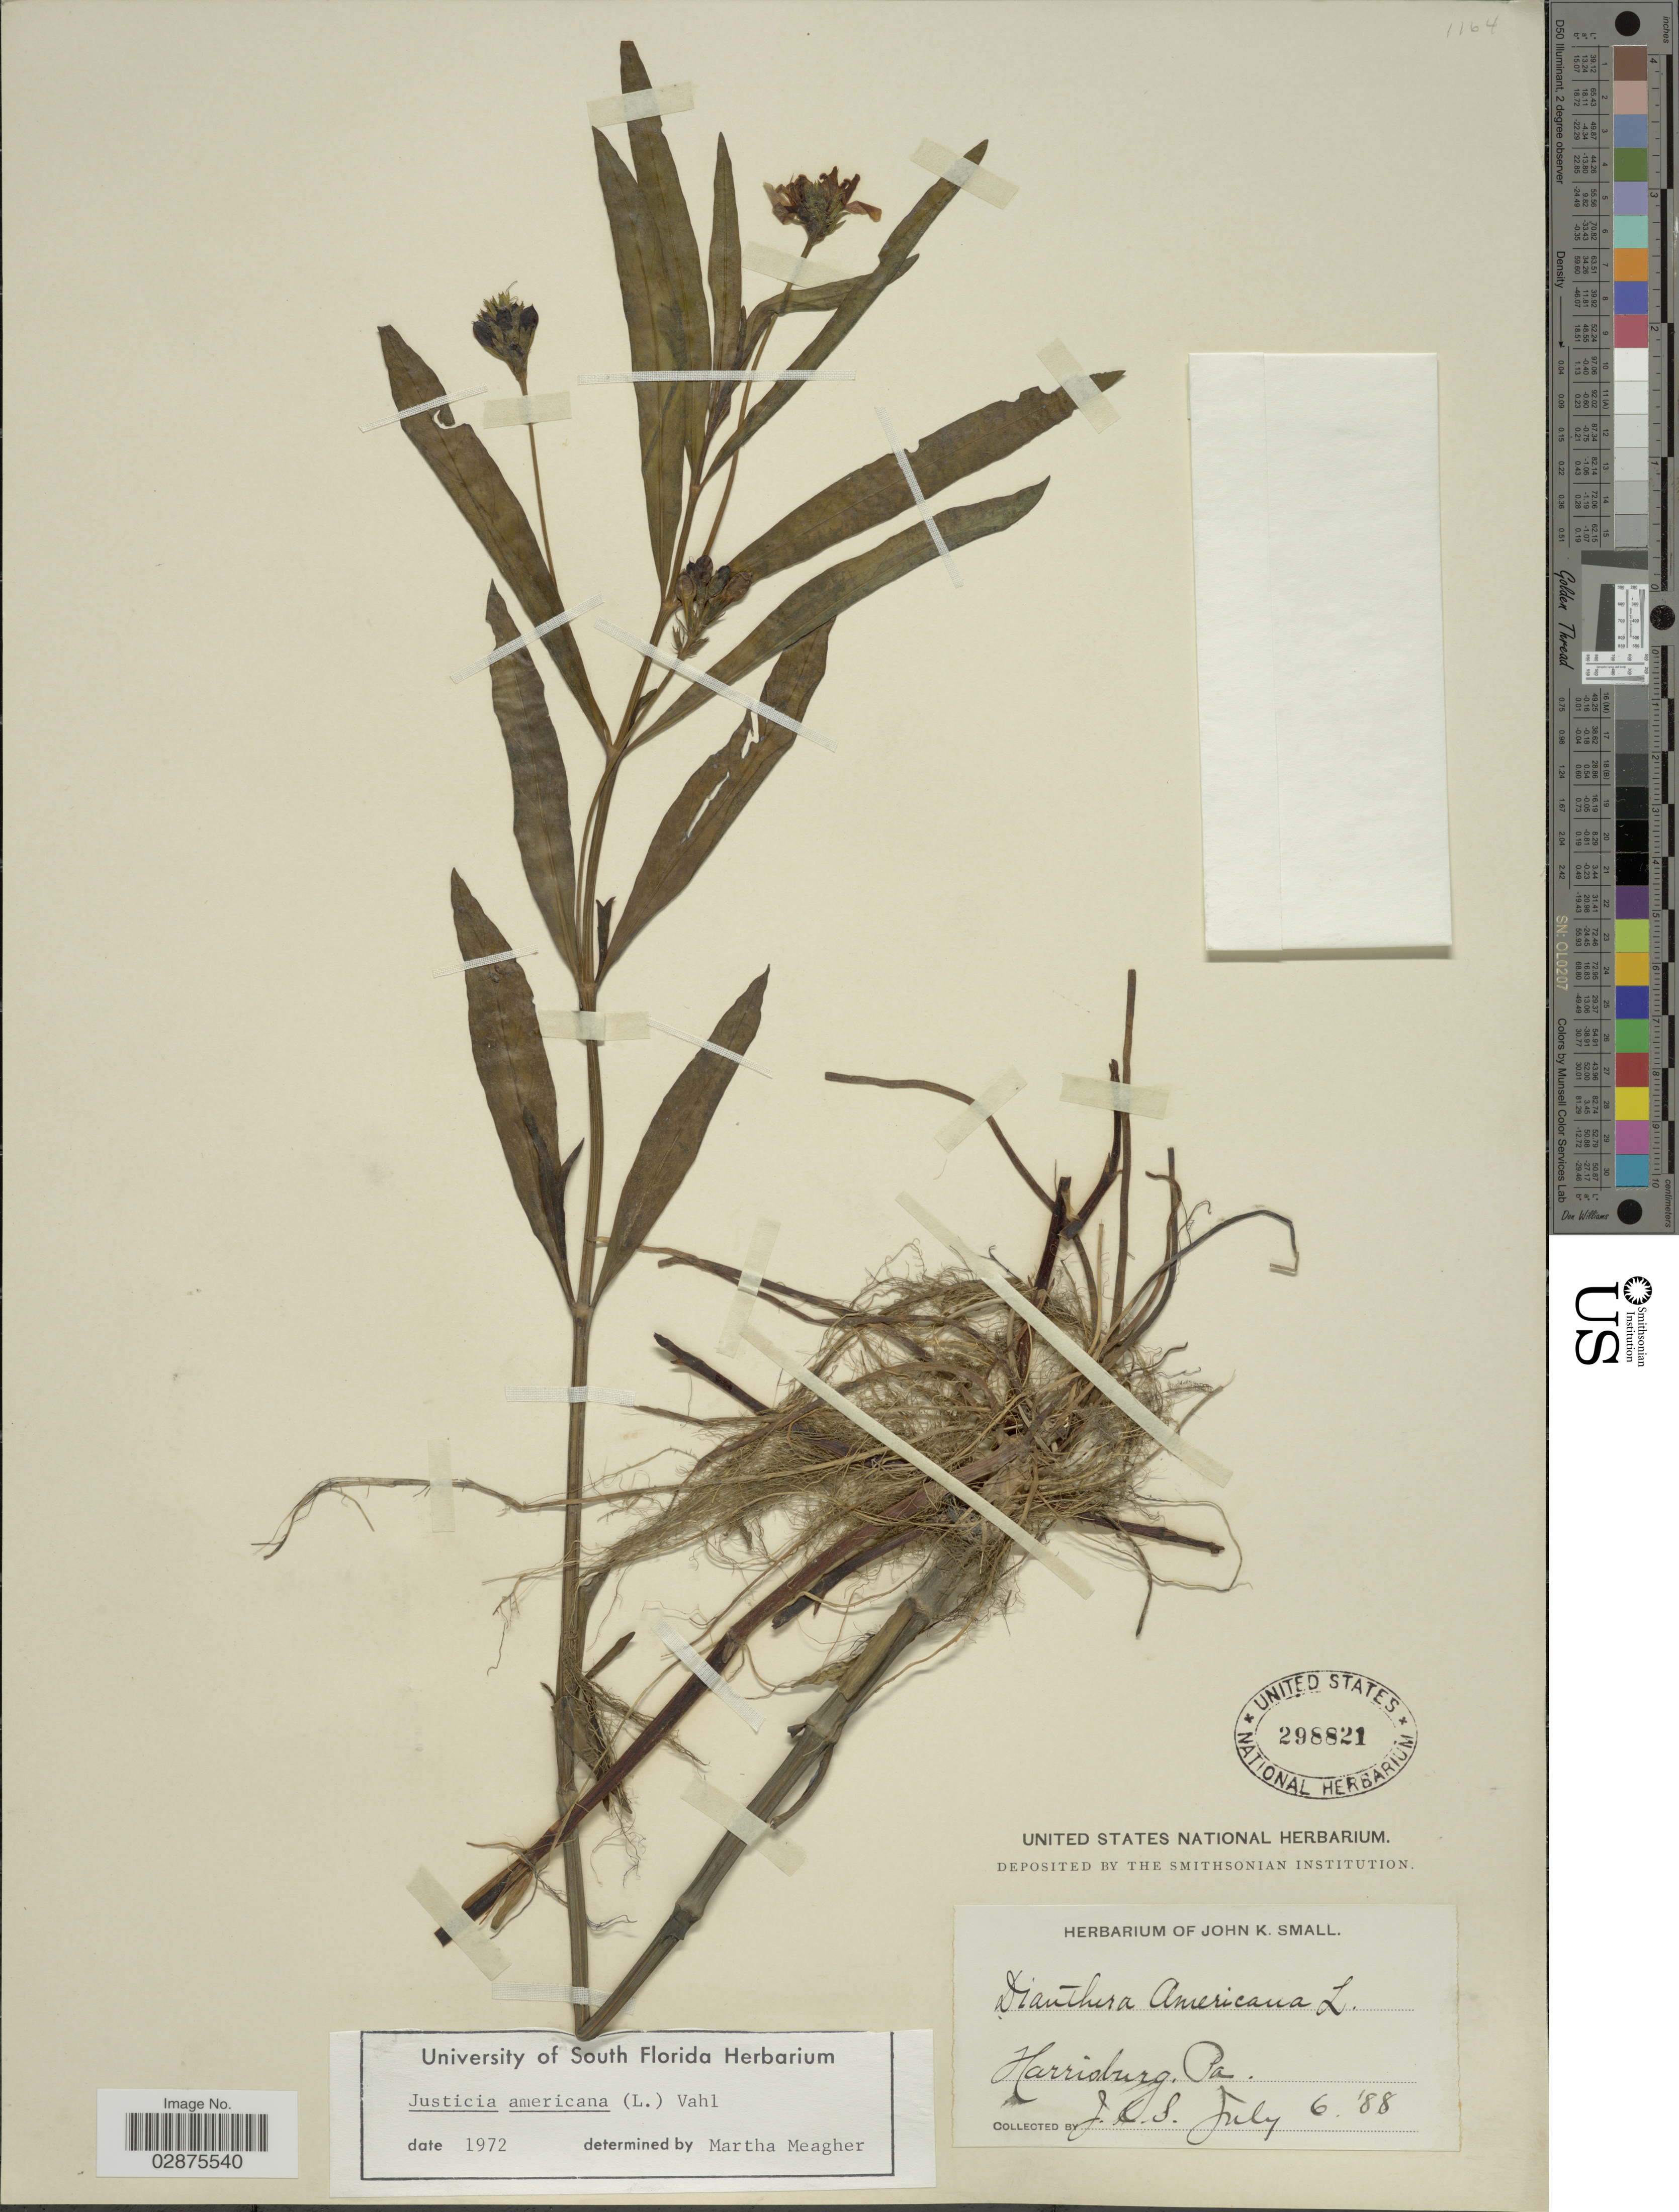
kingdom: Plantae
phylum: Tracheophyta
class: Magnoliopsida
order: Lamiales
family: Acanthaceae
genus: Justicia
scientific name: Justicia americana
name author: (L.) Vahl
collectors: J. K. Small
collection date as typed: Transcribed d/m/y: 6/7/88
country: United States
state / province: Pennsylvania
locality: Harrisburg, Pa.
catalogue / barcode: US 298821